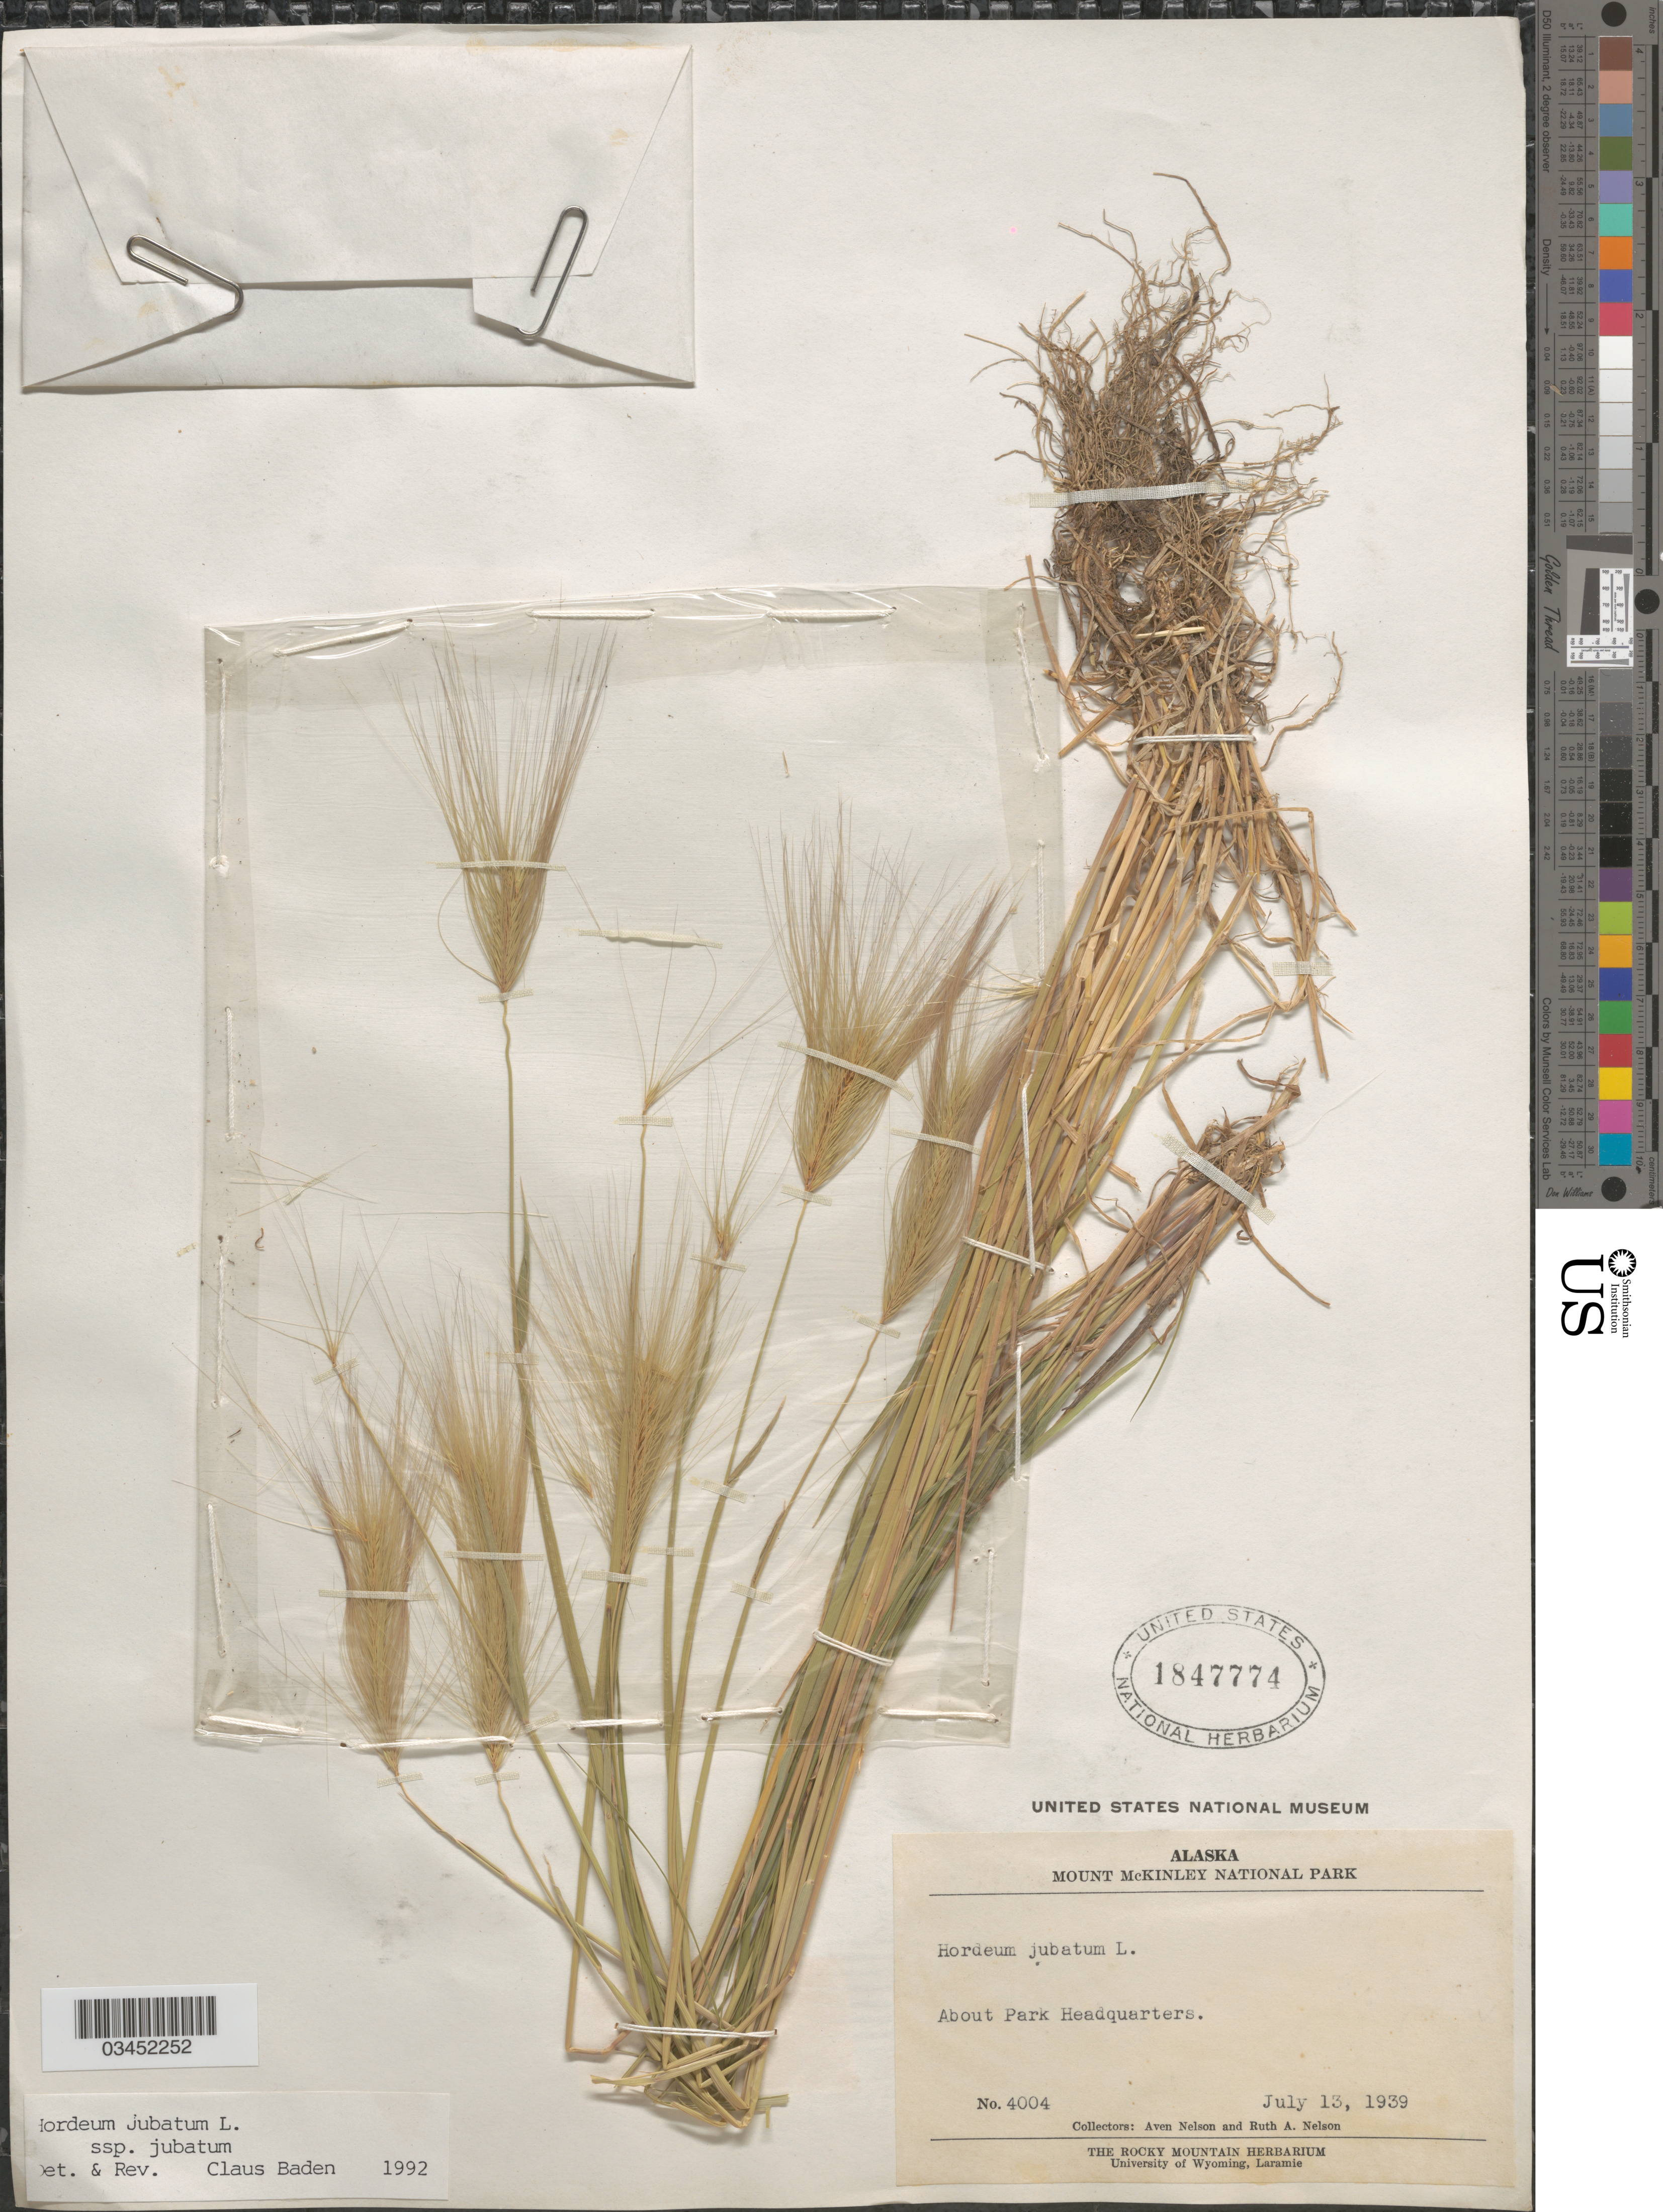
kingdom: Plantae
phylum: Tracheophyta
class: Liliopsida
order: Poales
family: Poaceae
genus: Hordeum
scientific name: Hordeum jubatum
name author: L.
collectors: A. Nelson & R. A. Nelson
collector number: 4004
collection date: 1939-07-13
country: United States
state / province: Alaska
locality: Mount McKinley National Park. About Park Headquarters.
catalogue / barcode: US 1847774